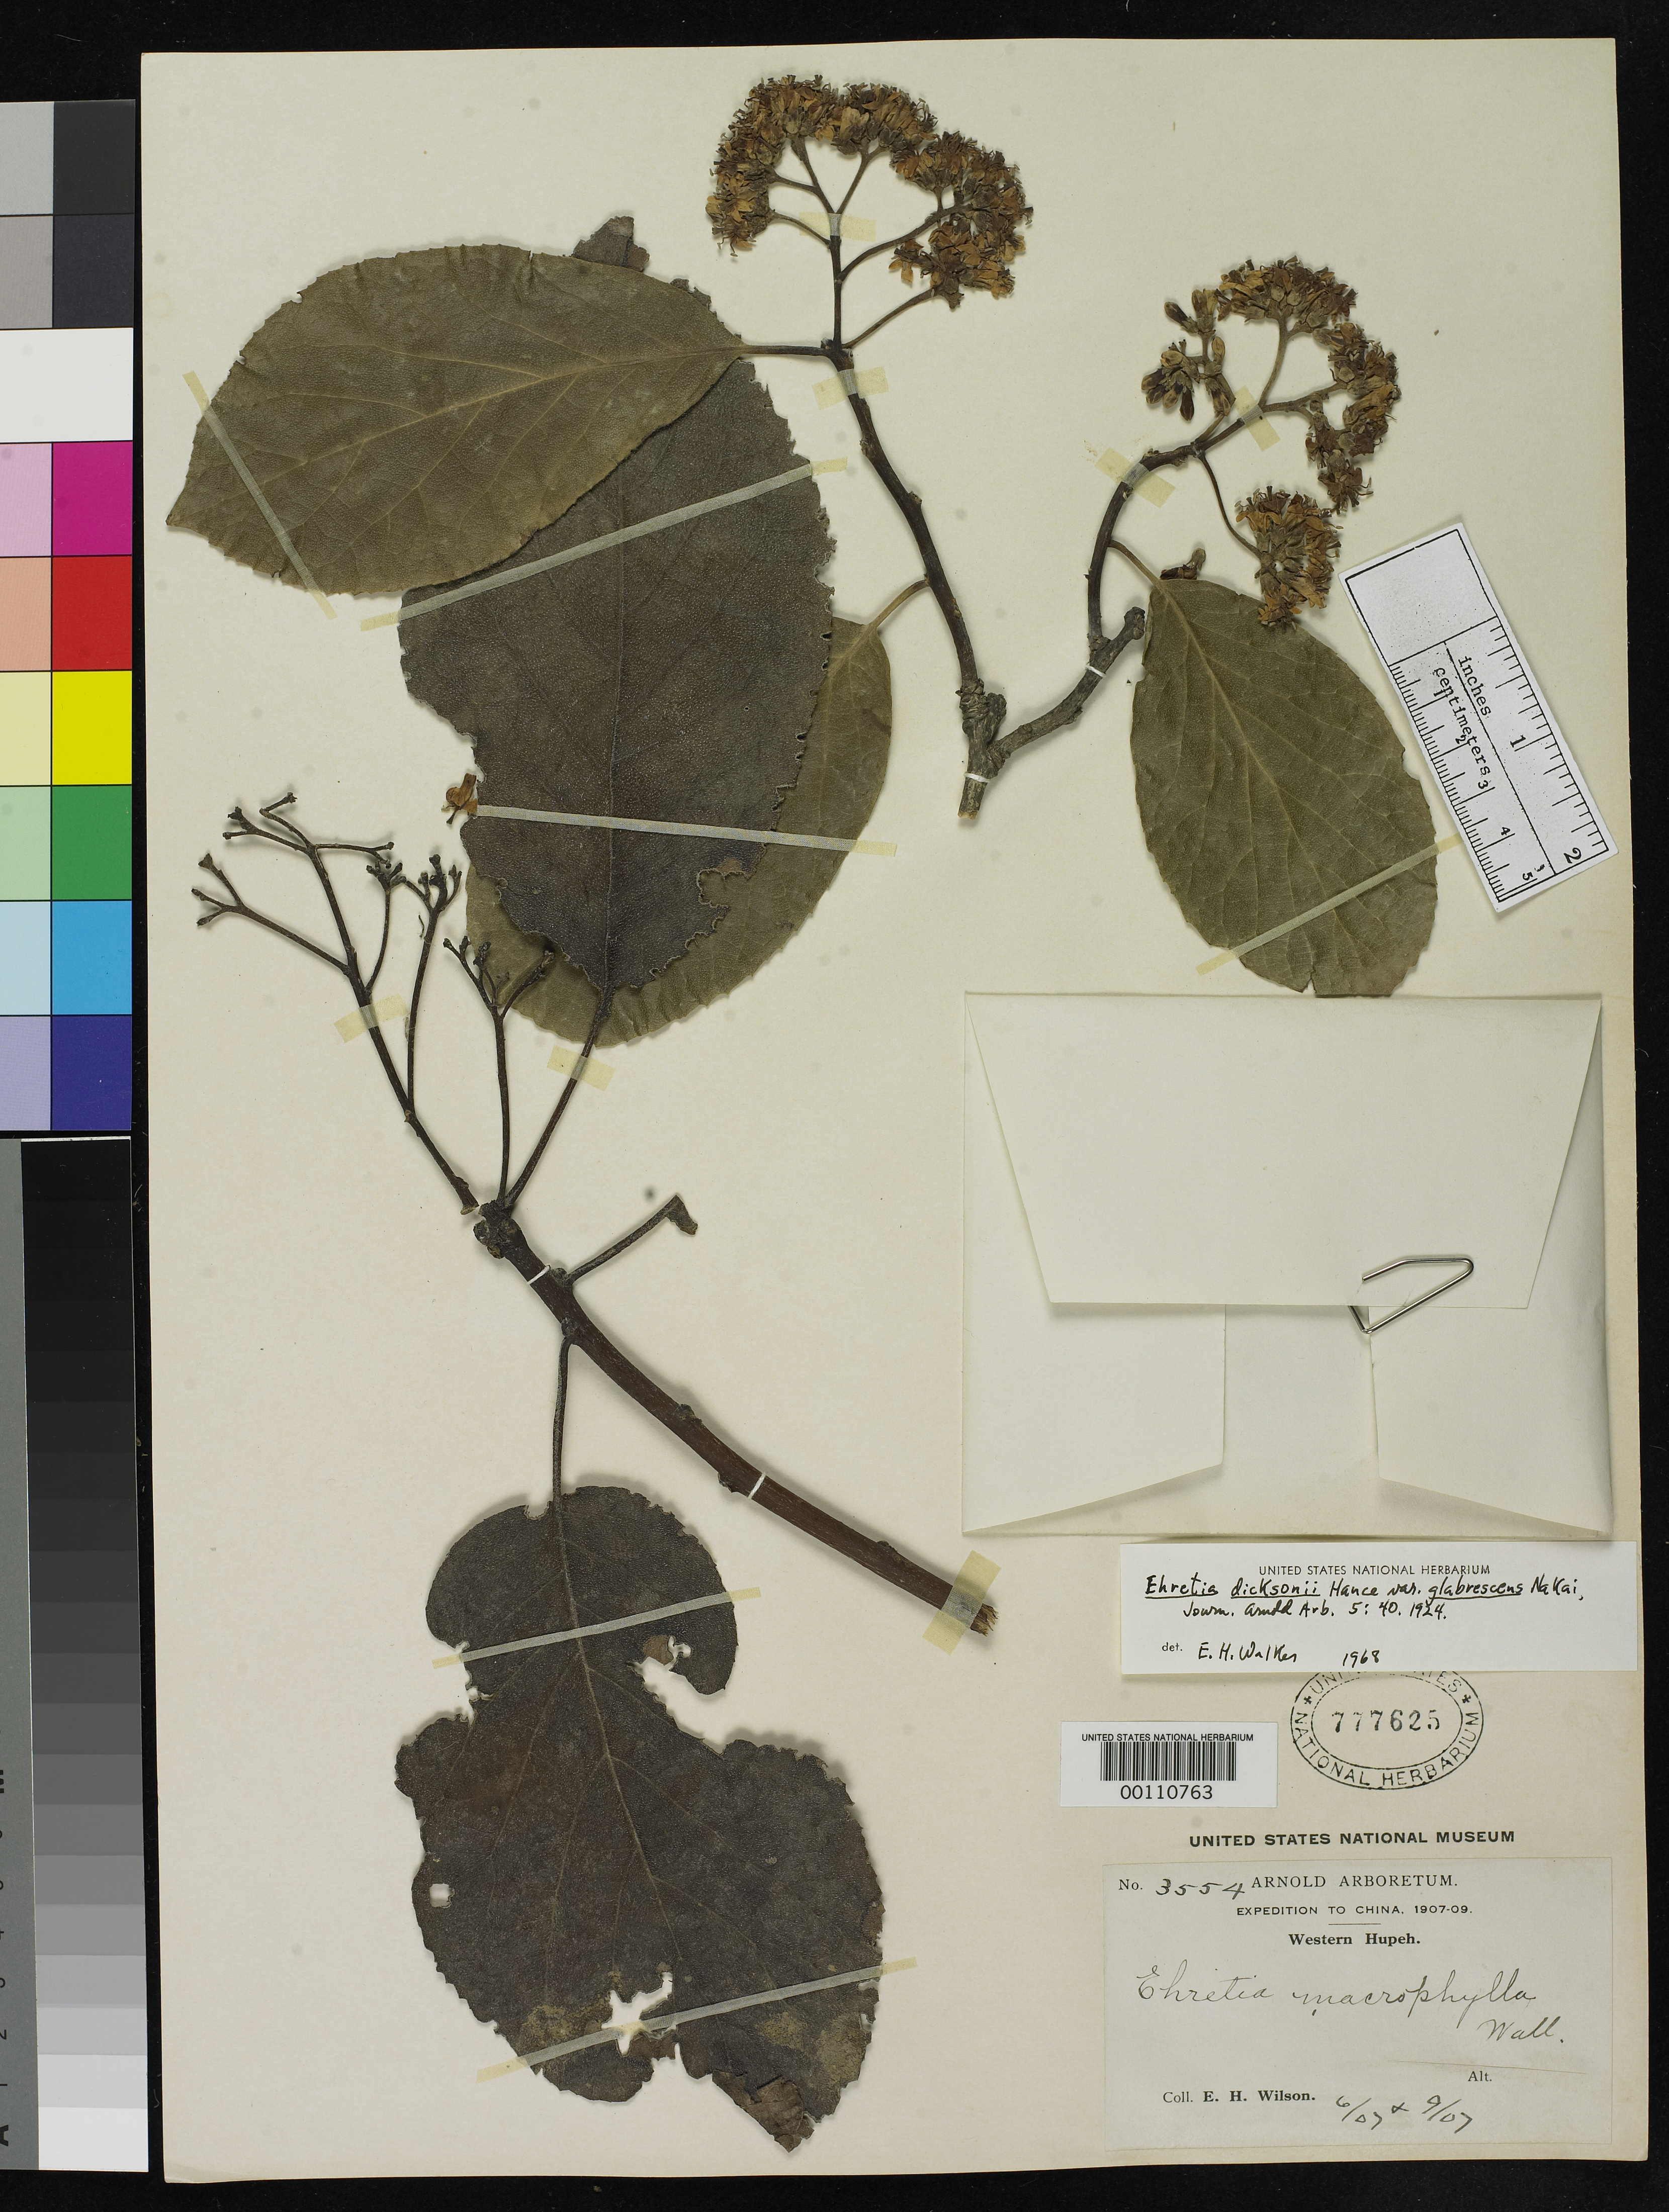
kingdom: Plantae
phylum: Tracheophyta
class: Magnoliopsida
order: Boraginales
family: Ehretiaceae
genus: Ehretia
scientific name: Ehretia dicksoni var. glabrescens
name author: Nakai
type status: Syntype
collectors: E. H. Wilson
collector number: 3554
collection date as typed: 1907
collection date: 1907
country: China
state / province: Hubei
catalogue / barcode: US 777625